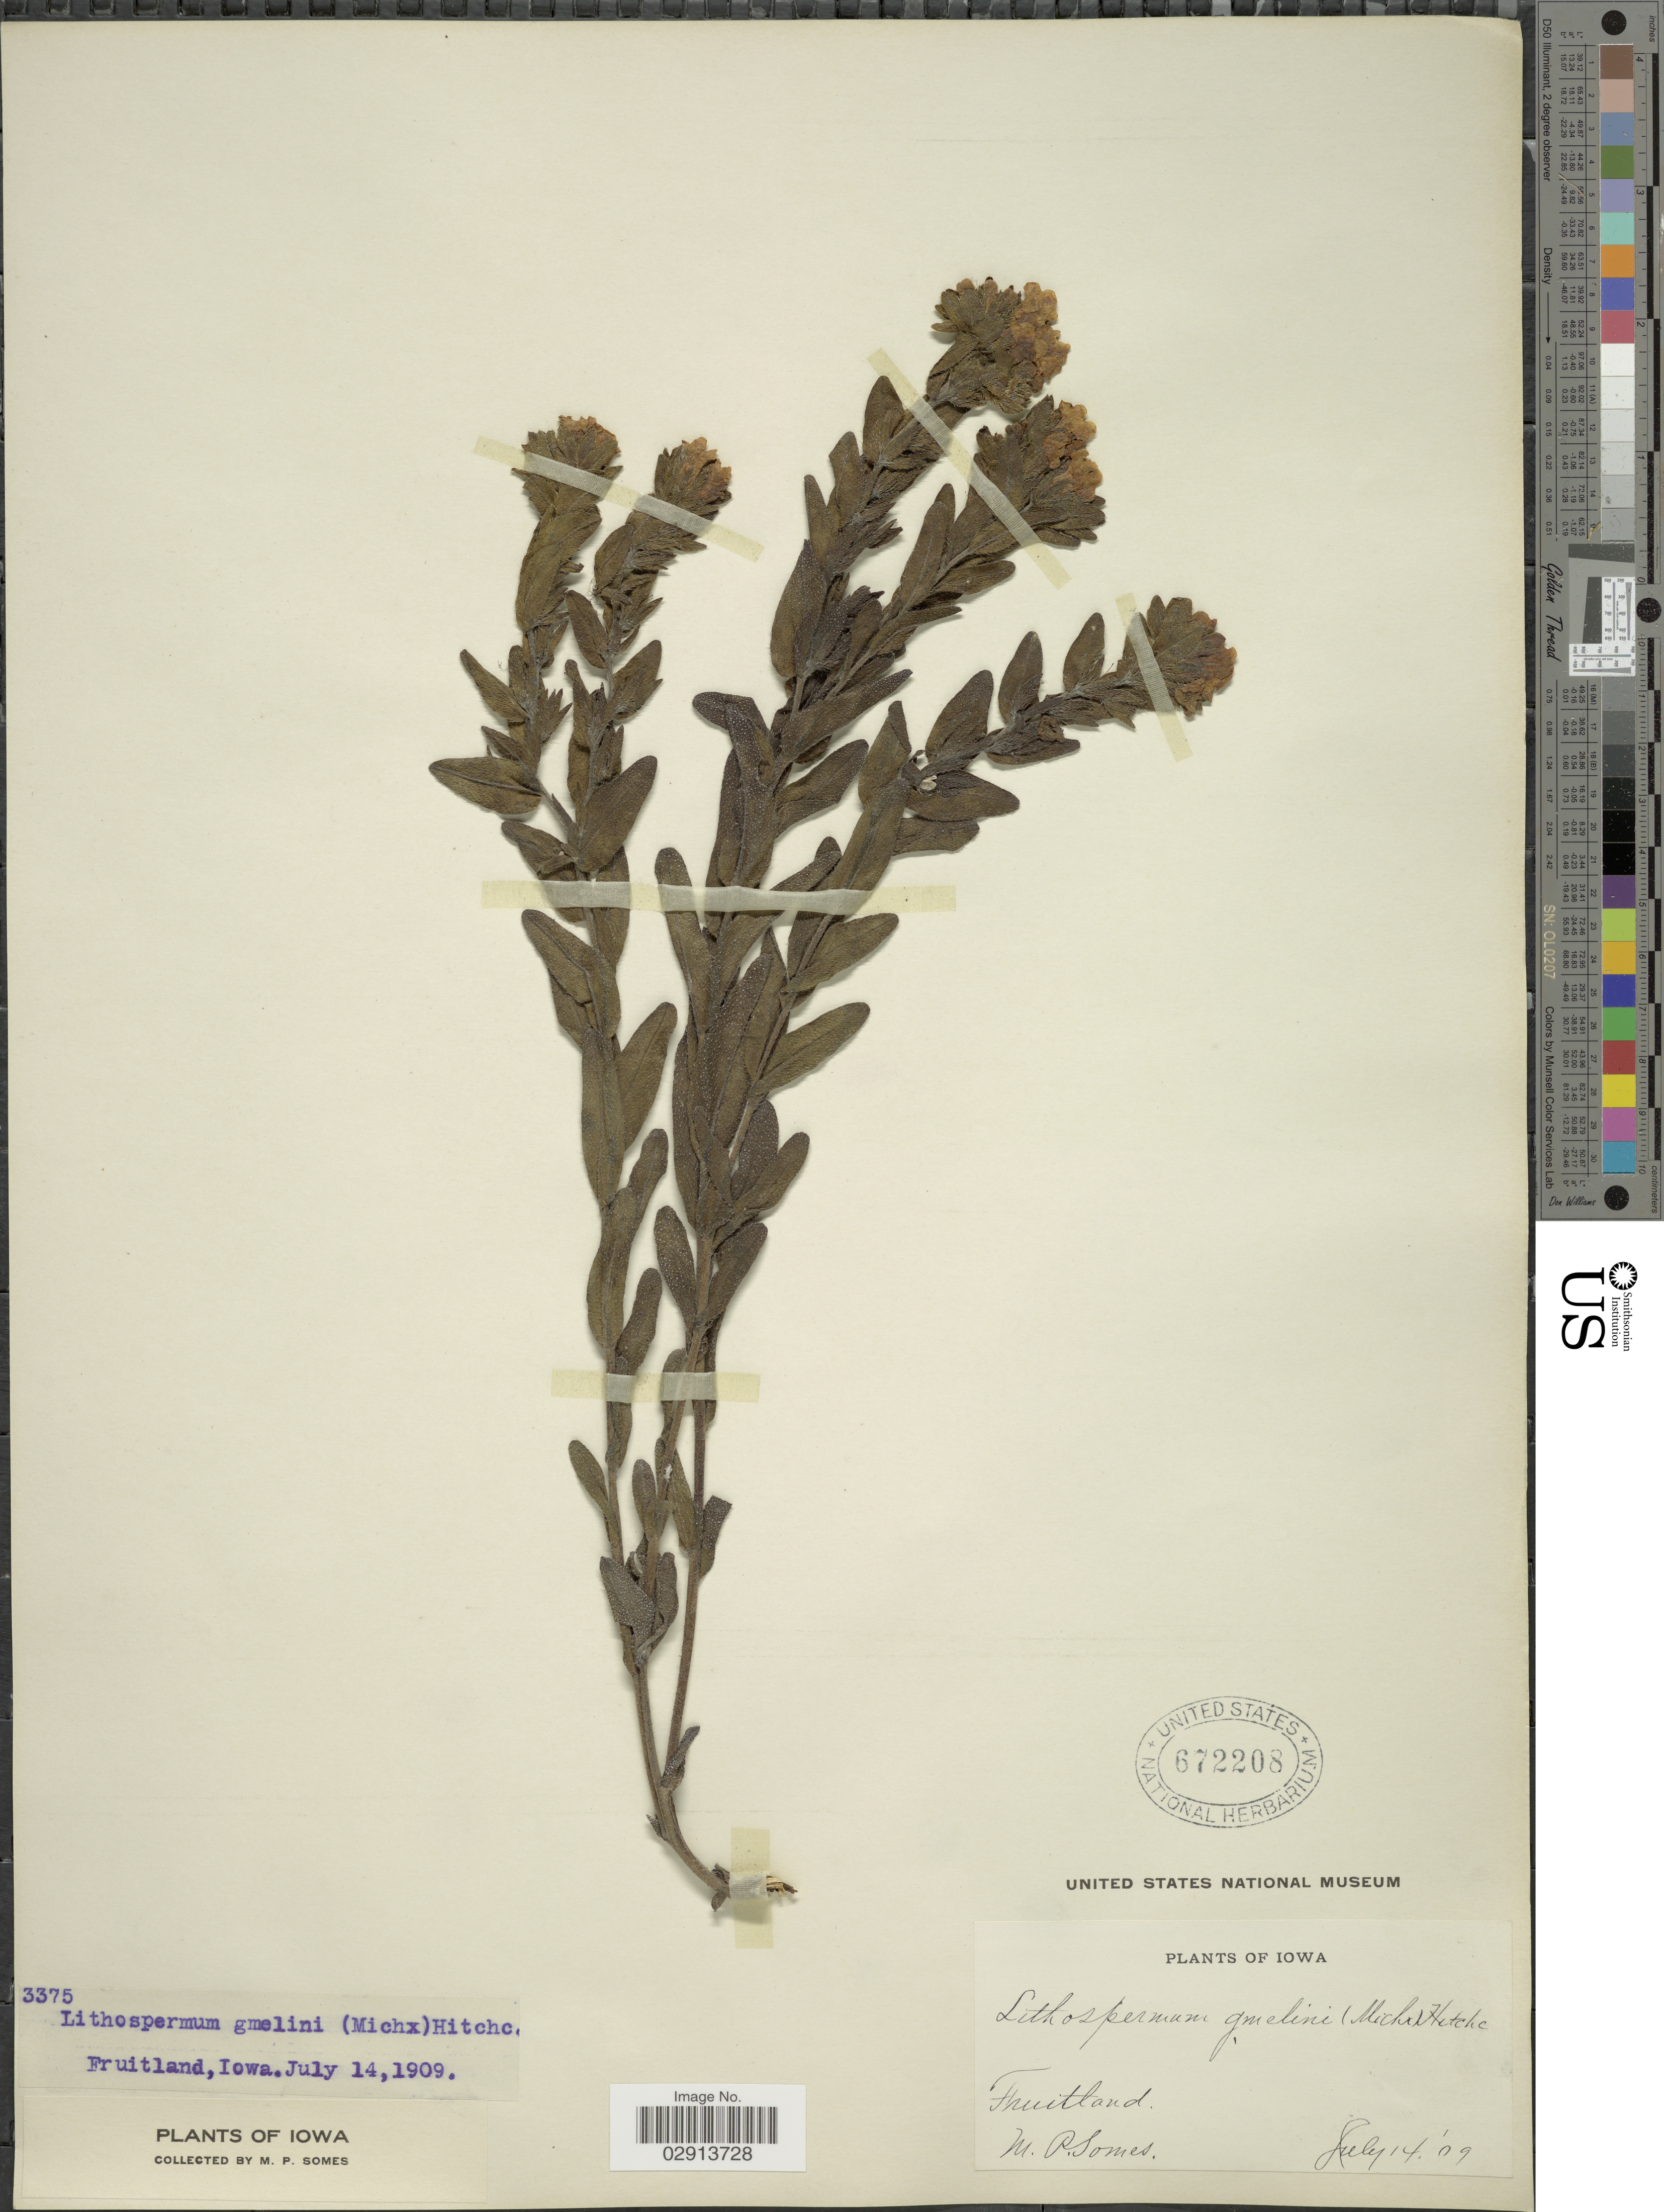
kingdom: Plantae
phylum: Tracheophyta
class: Magnoliopsida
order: Boraginales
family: Boraginaceae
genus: Lithospermum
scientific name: Lithospermum caroliniense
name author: (J.F. Gmel.) MacMill.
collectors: M. Somes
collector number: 3375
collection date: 1909-07-14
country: United States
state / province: Iowa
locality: Fruitland, Iowa.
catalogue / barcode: US 672208